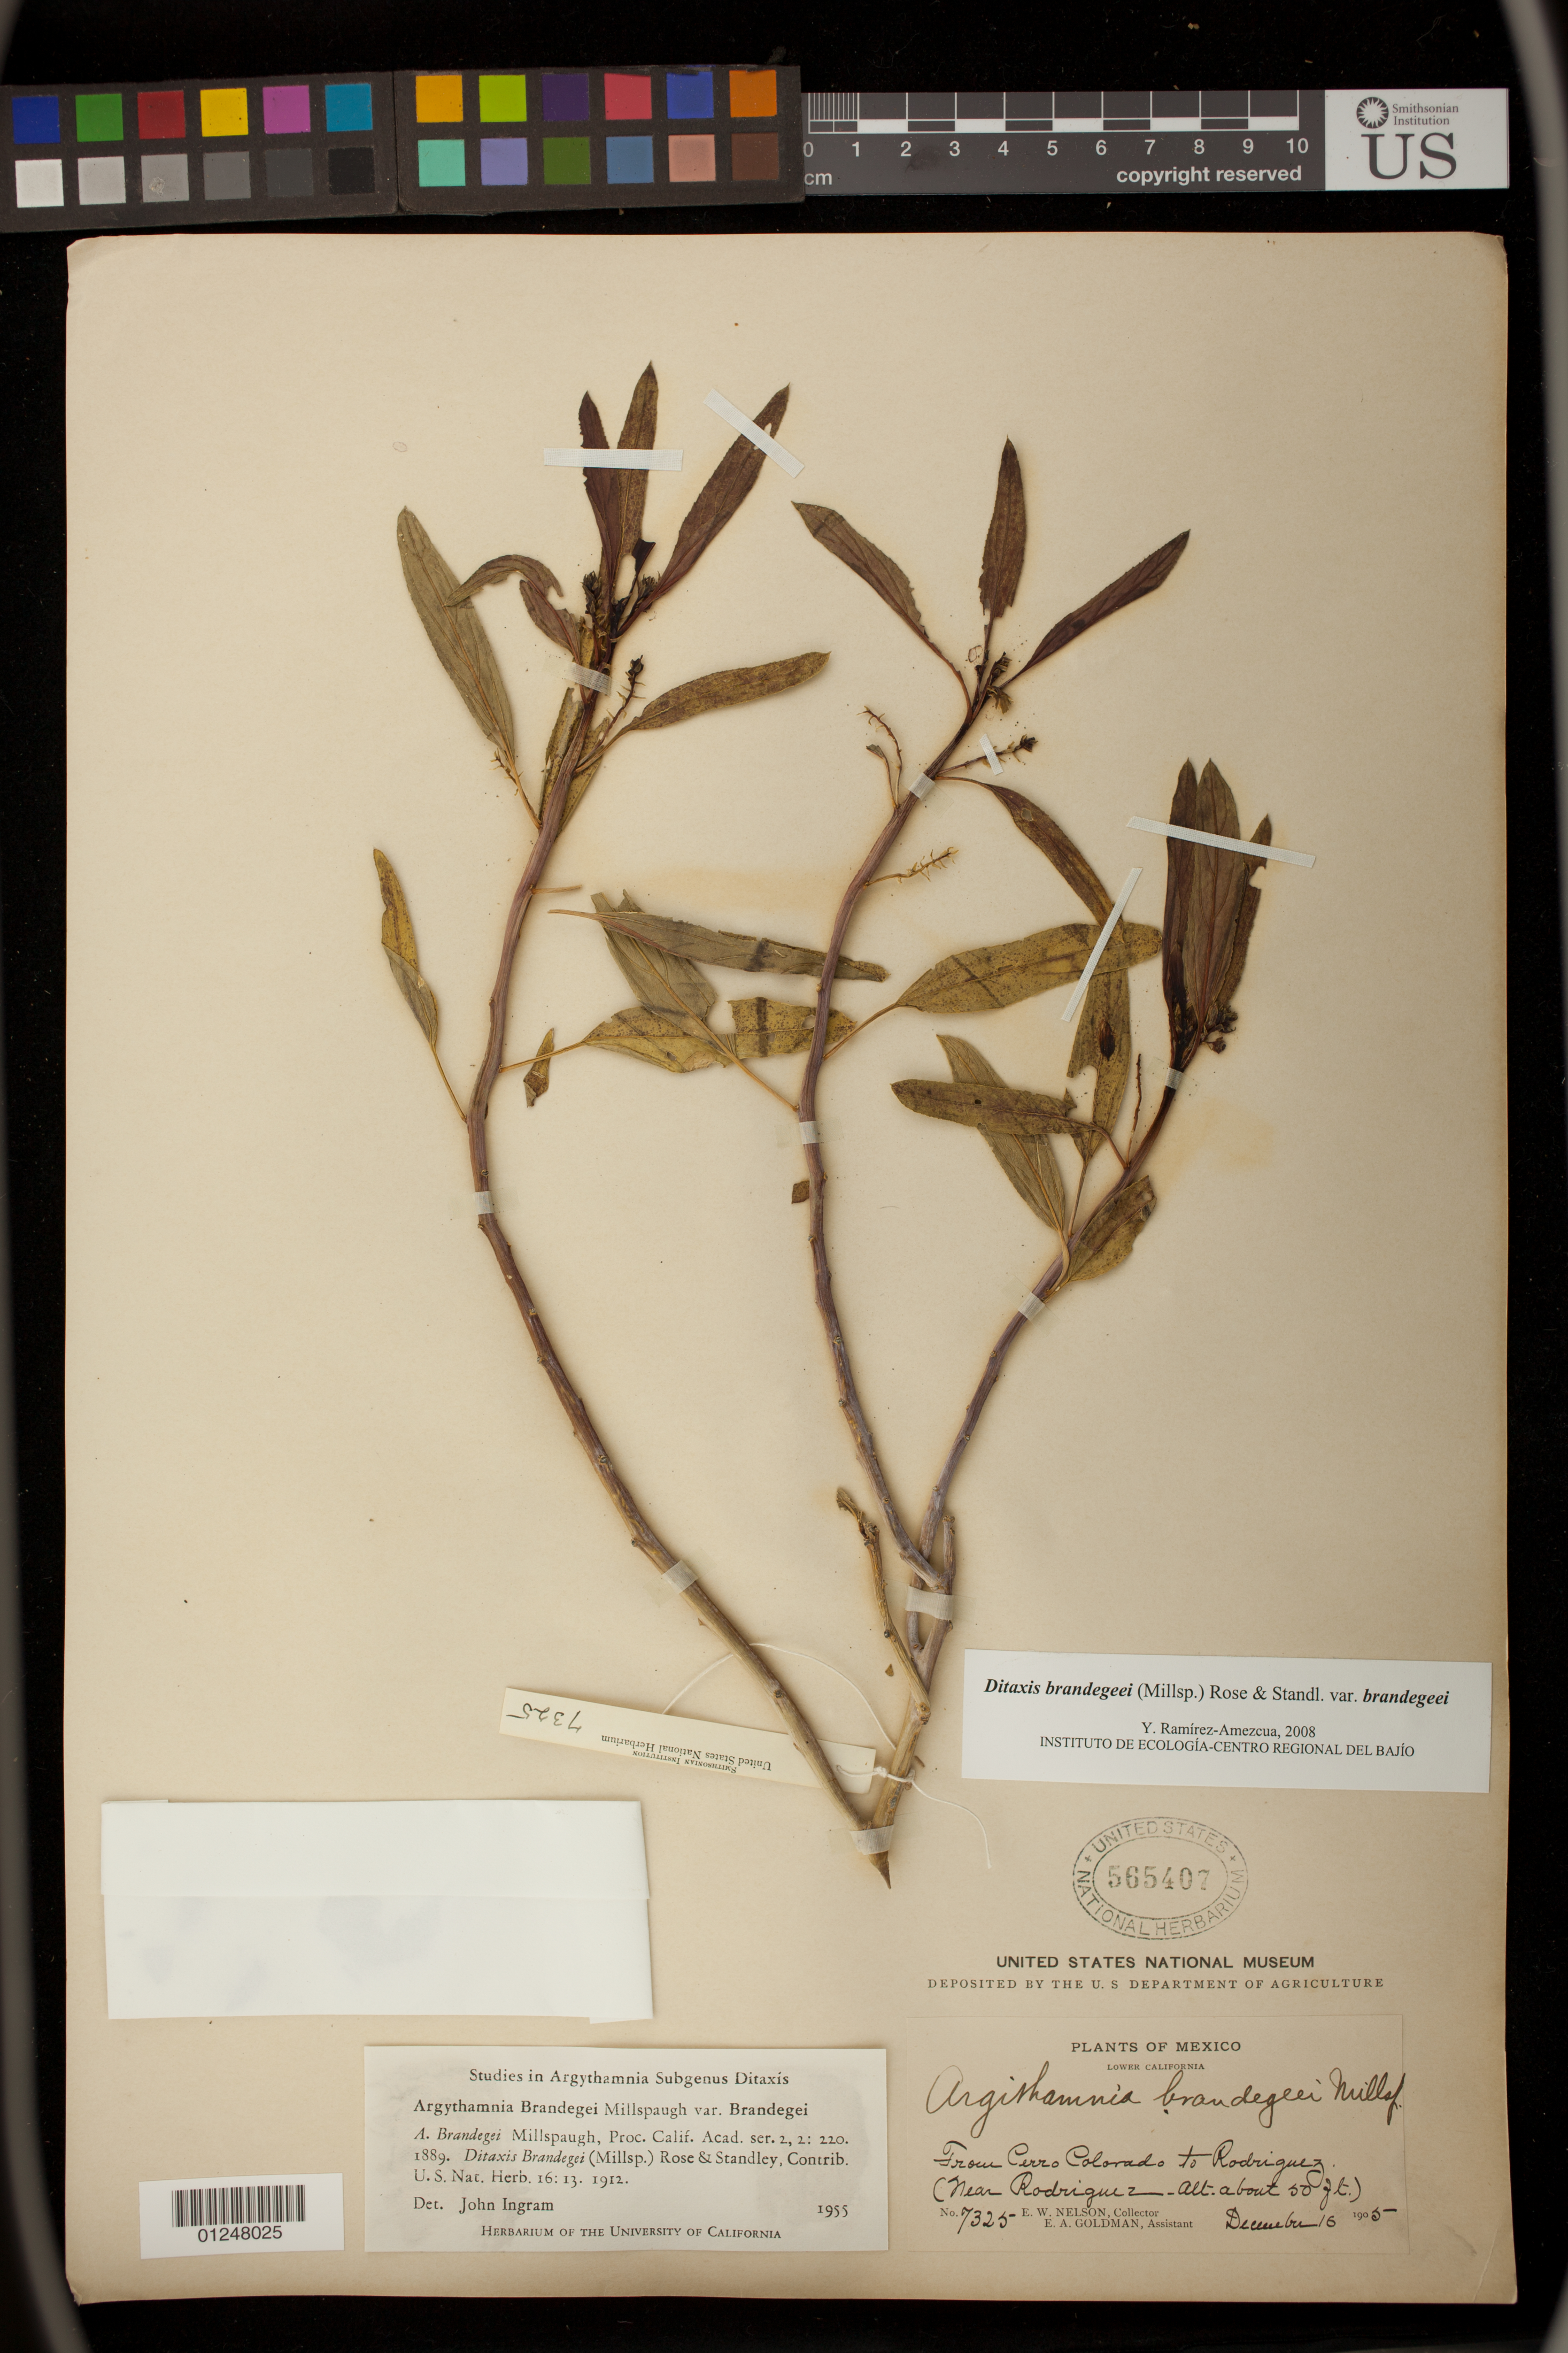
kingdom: Plantae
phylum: Tracheophyta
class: Magnoliopsida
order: Malpighiales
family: Euphorbiaceae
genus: Argythamnia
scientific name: Argythamnia brandegeei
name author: Millsp.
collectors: E. W. Nelson & E. A. Goldman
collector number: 7325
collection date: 1905-12-16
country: Mexico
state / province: Baja California Norte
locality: From Cerro Colorado to Rodriquez (Near Rodriguez)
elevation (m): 15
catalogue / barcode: US 565407